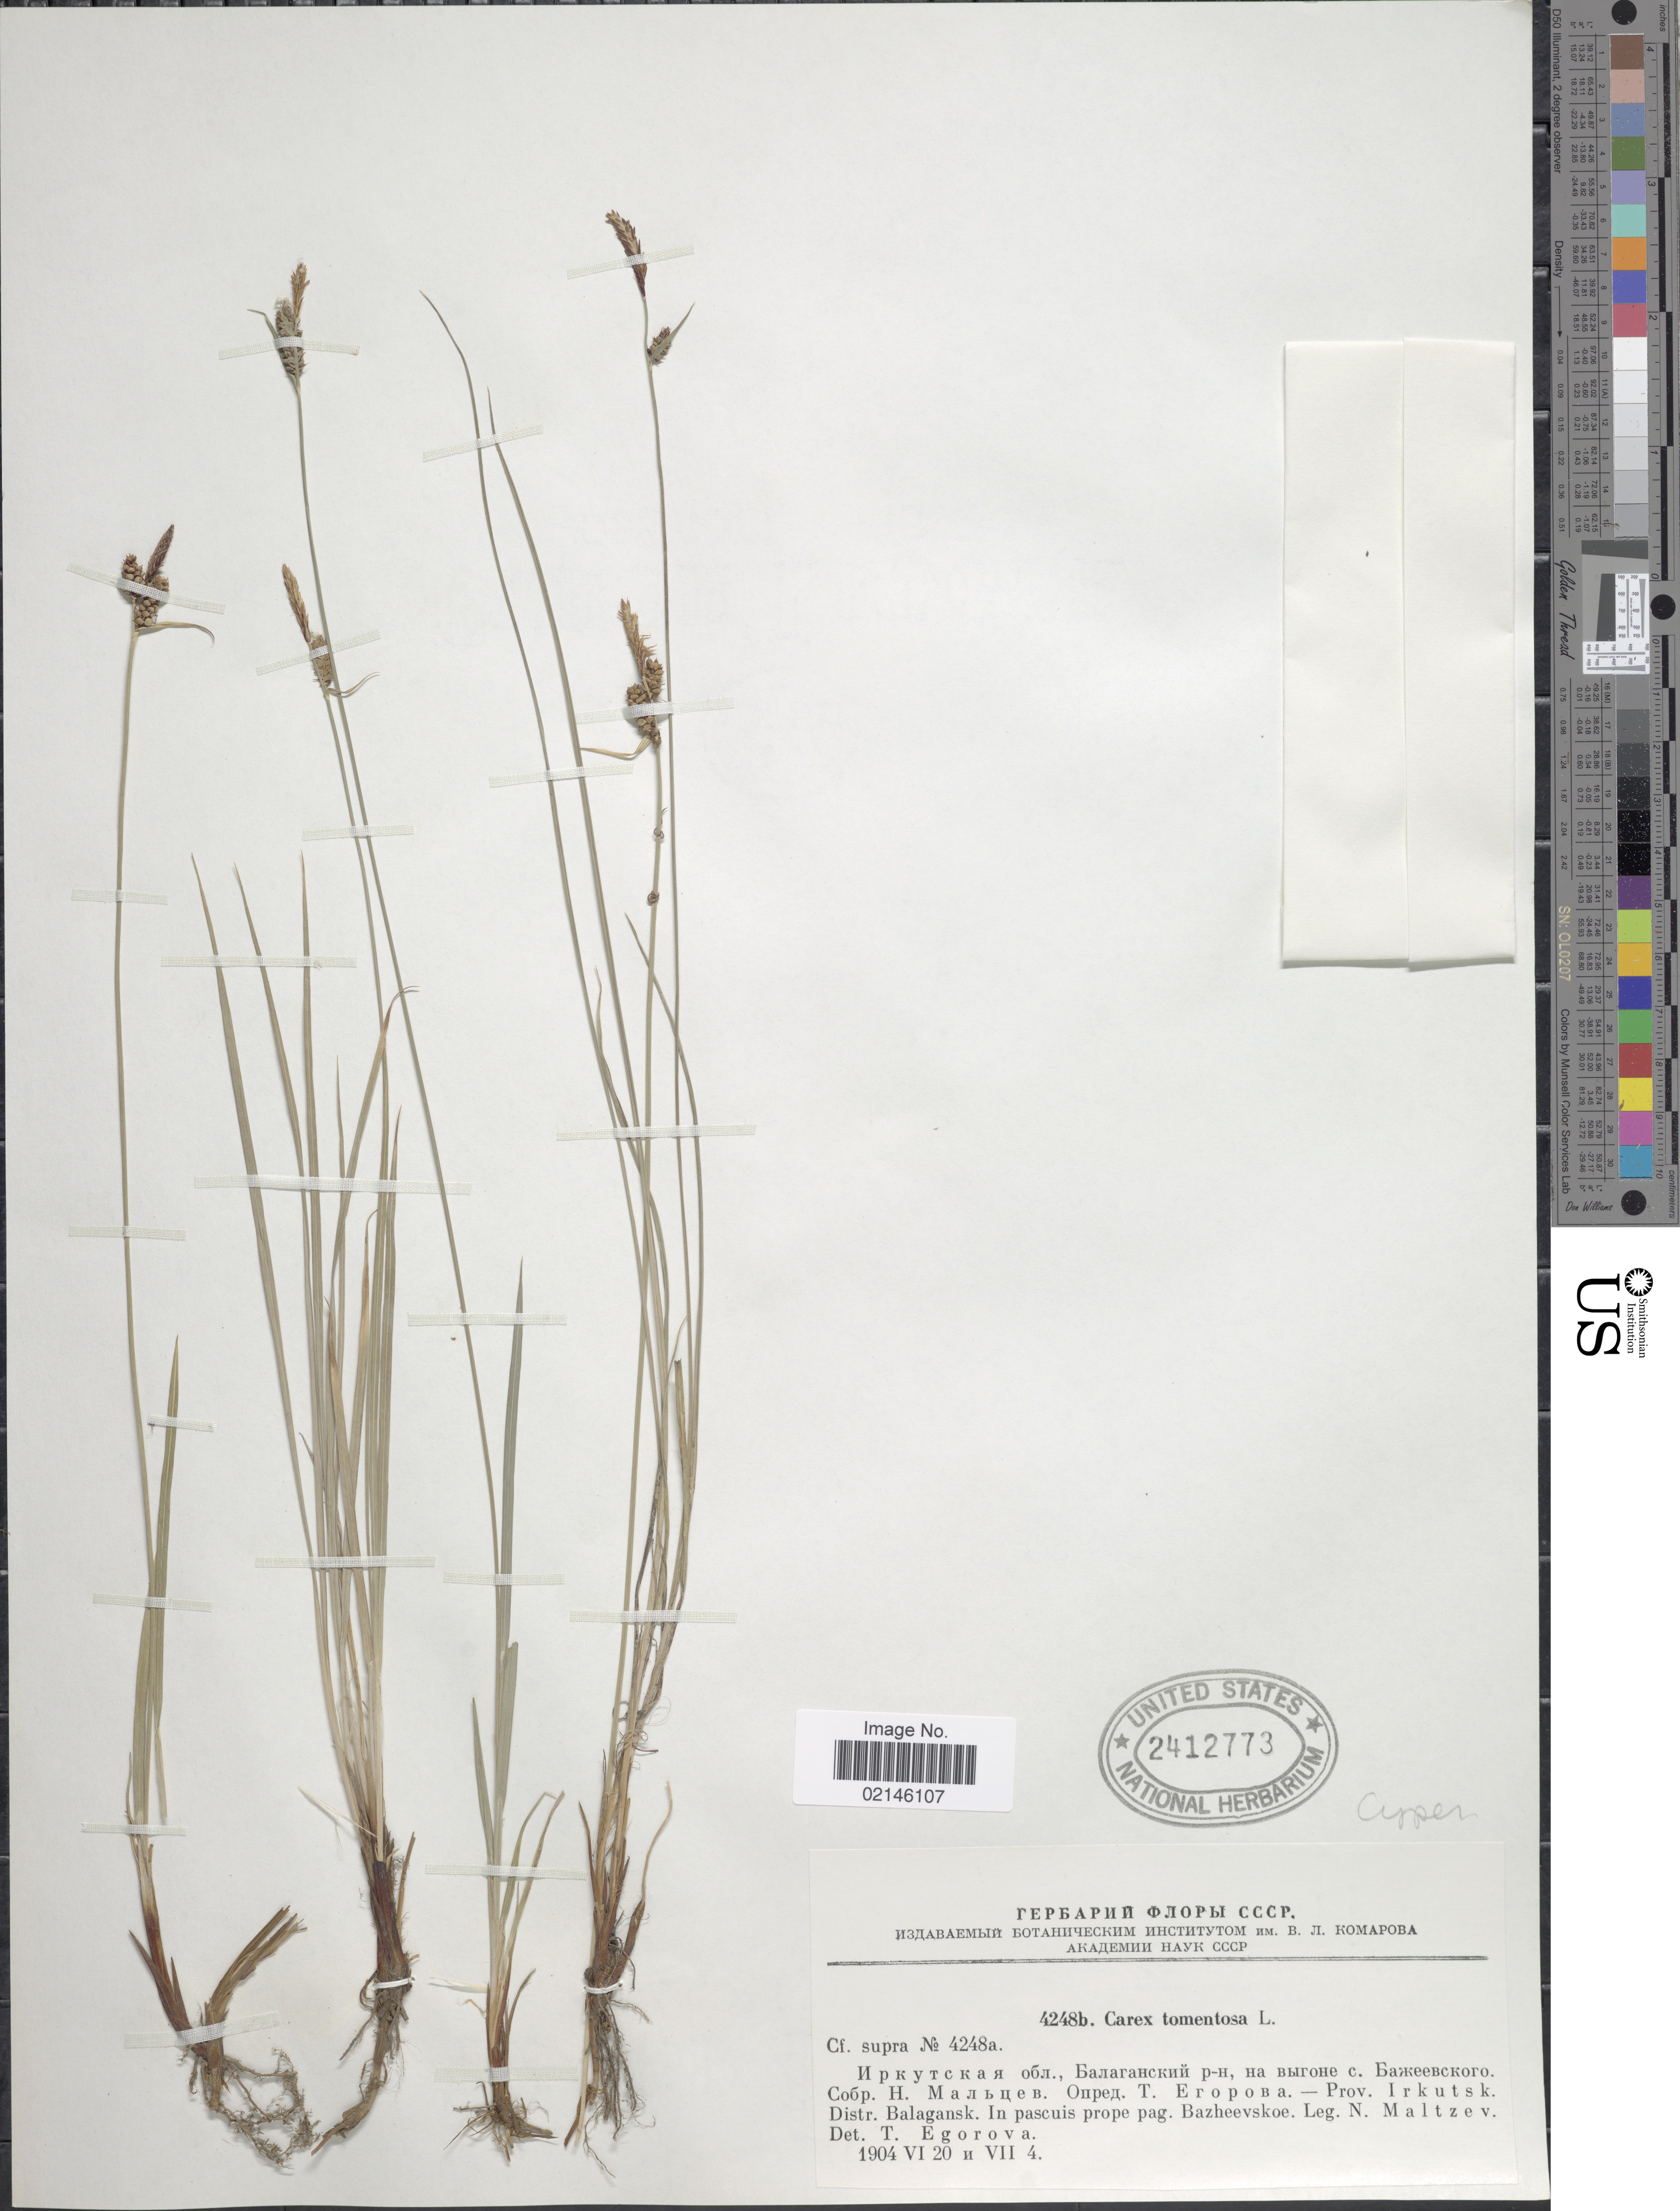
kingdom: Plantae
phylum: Tracheophyta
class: Liliopsida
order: Poales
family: Cyperaceae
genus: Carex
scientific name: Carex tomentosa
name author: L.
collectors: N. Maltzev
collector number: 4248b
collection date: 1904-06-20/1904-07-04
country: Russian Federation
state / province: Irkutsk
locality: Distr. Balagansk. pag. Bazheevskoe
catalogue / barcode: US 2412773